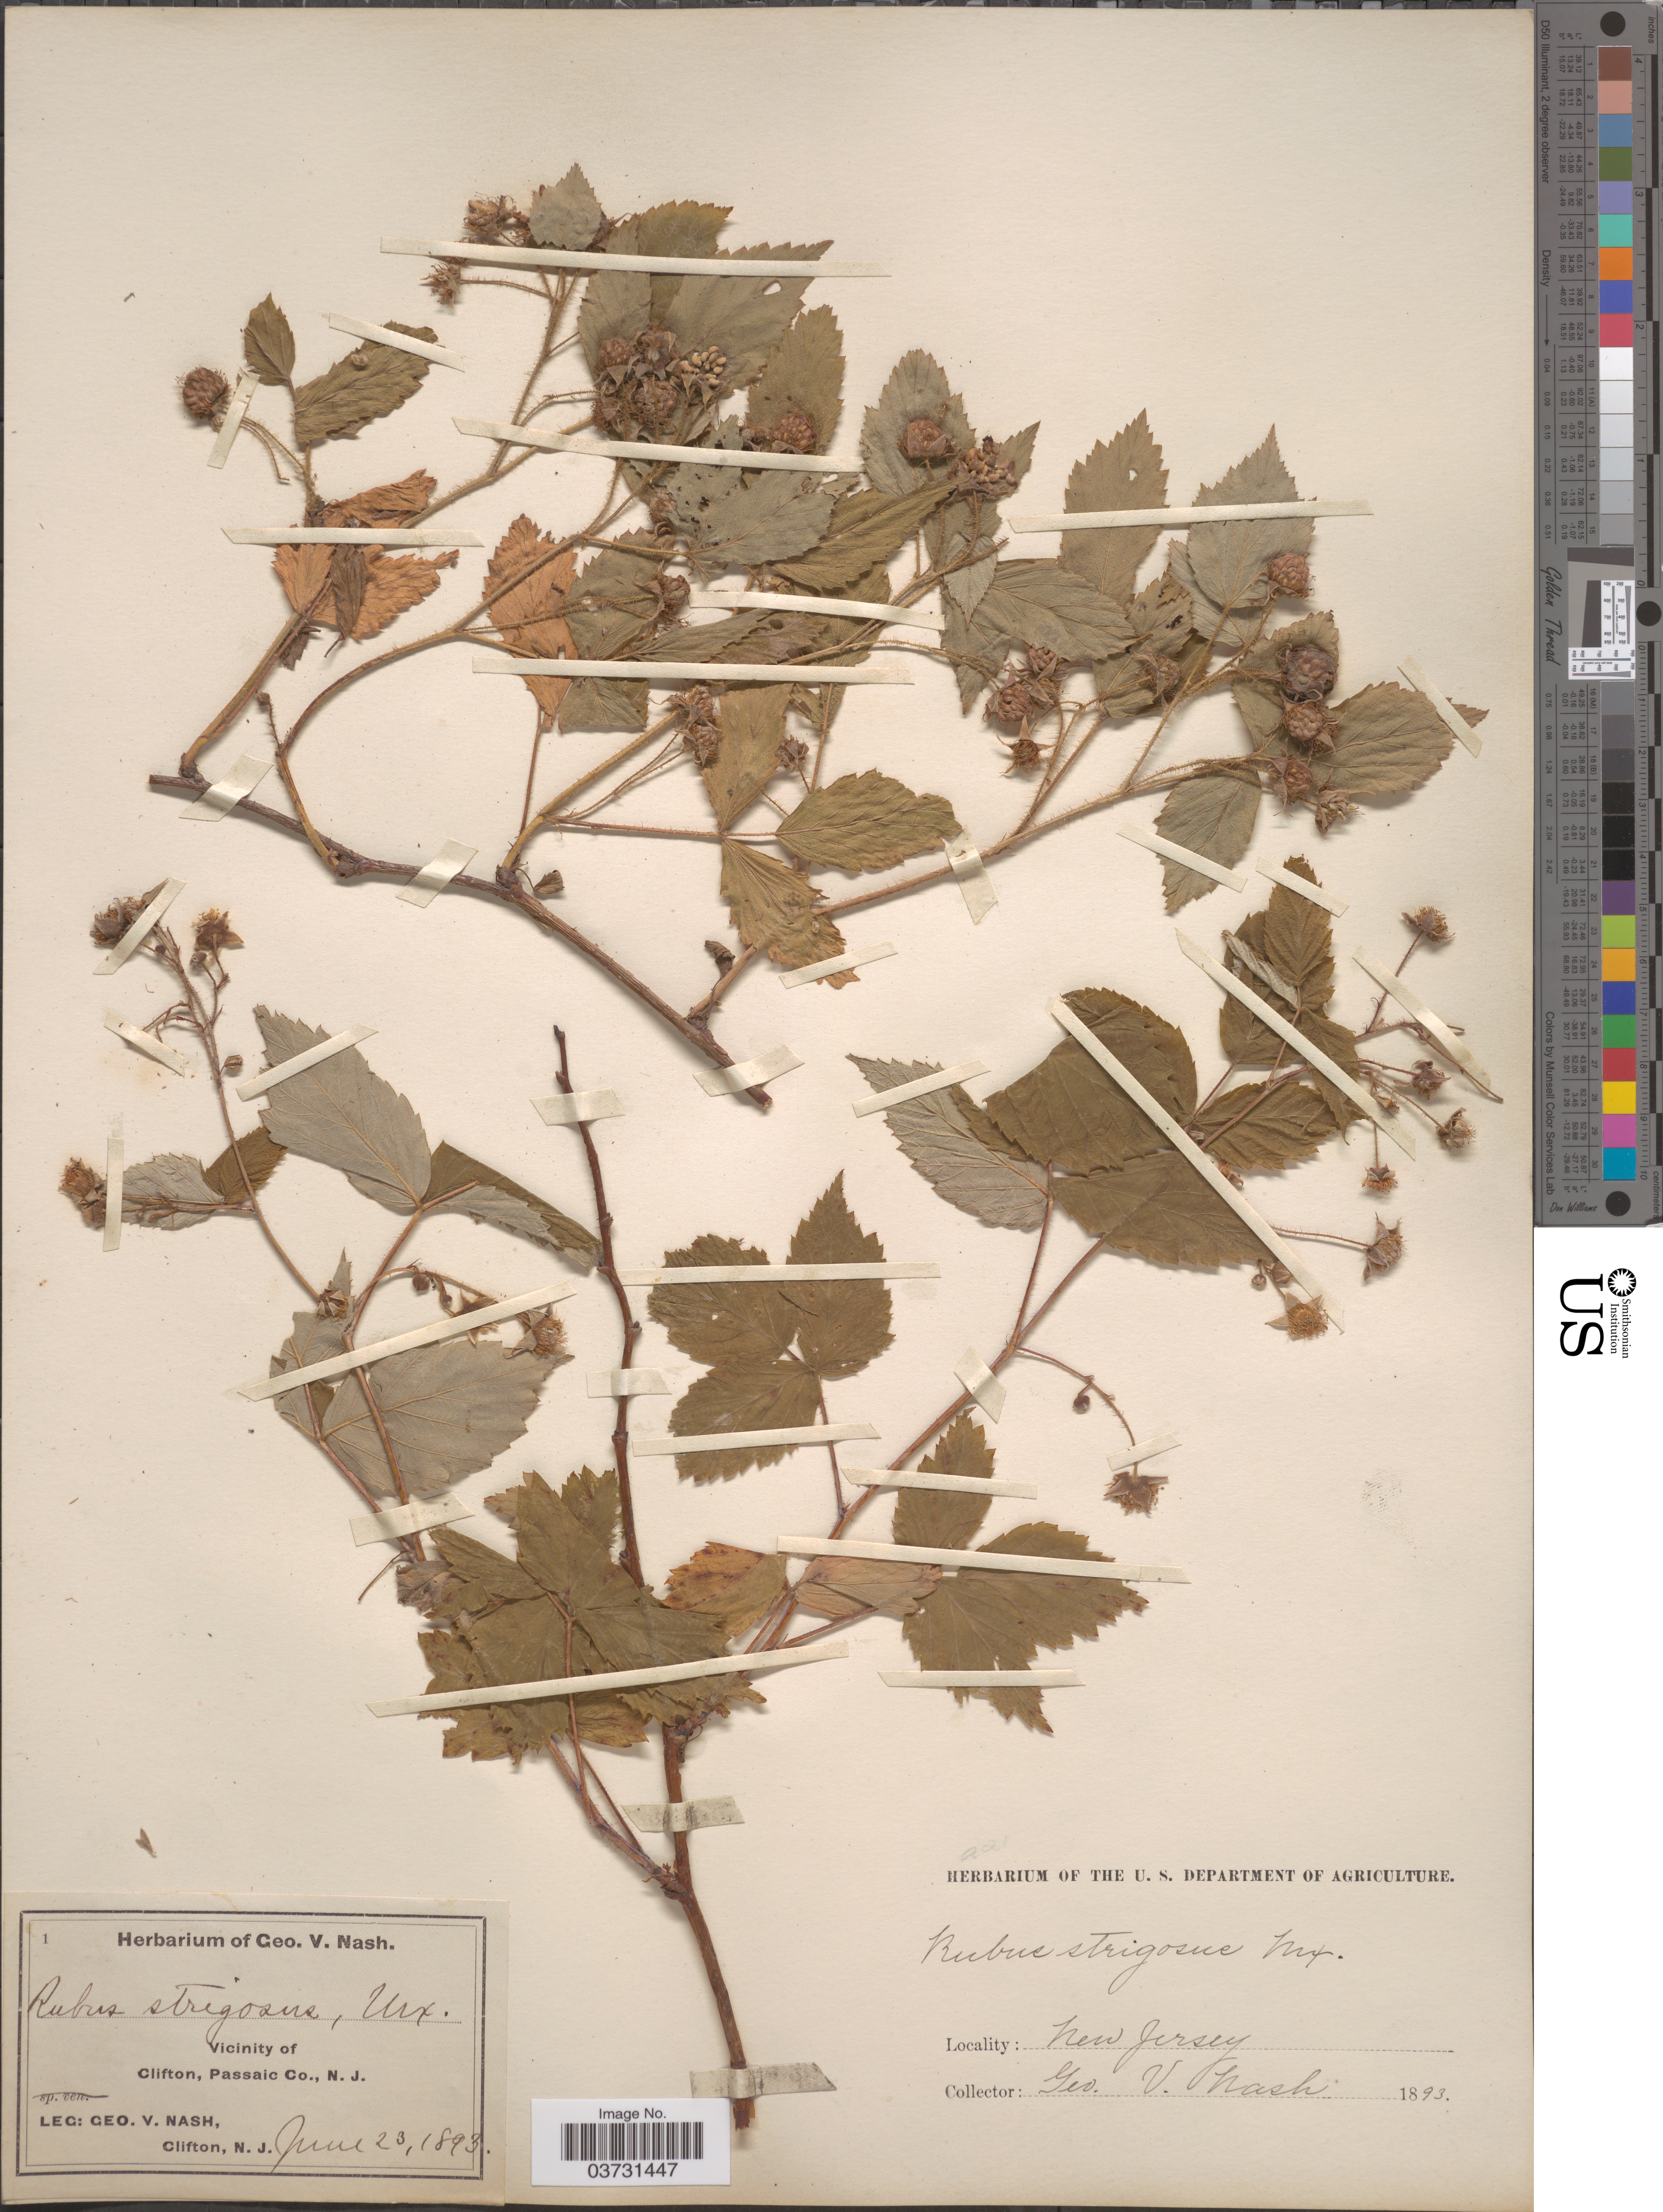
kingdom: Plantae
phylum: Tracheophyta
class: Magnoliopsida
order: Rosales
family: Rosaceae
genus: Rubus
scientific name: Rubus strigosus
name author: Michx.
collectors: G. V. Nash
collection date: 1893-06-23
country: United States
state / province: New Jersey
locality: Vicinity of Clifton, Passaic Co.